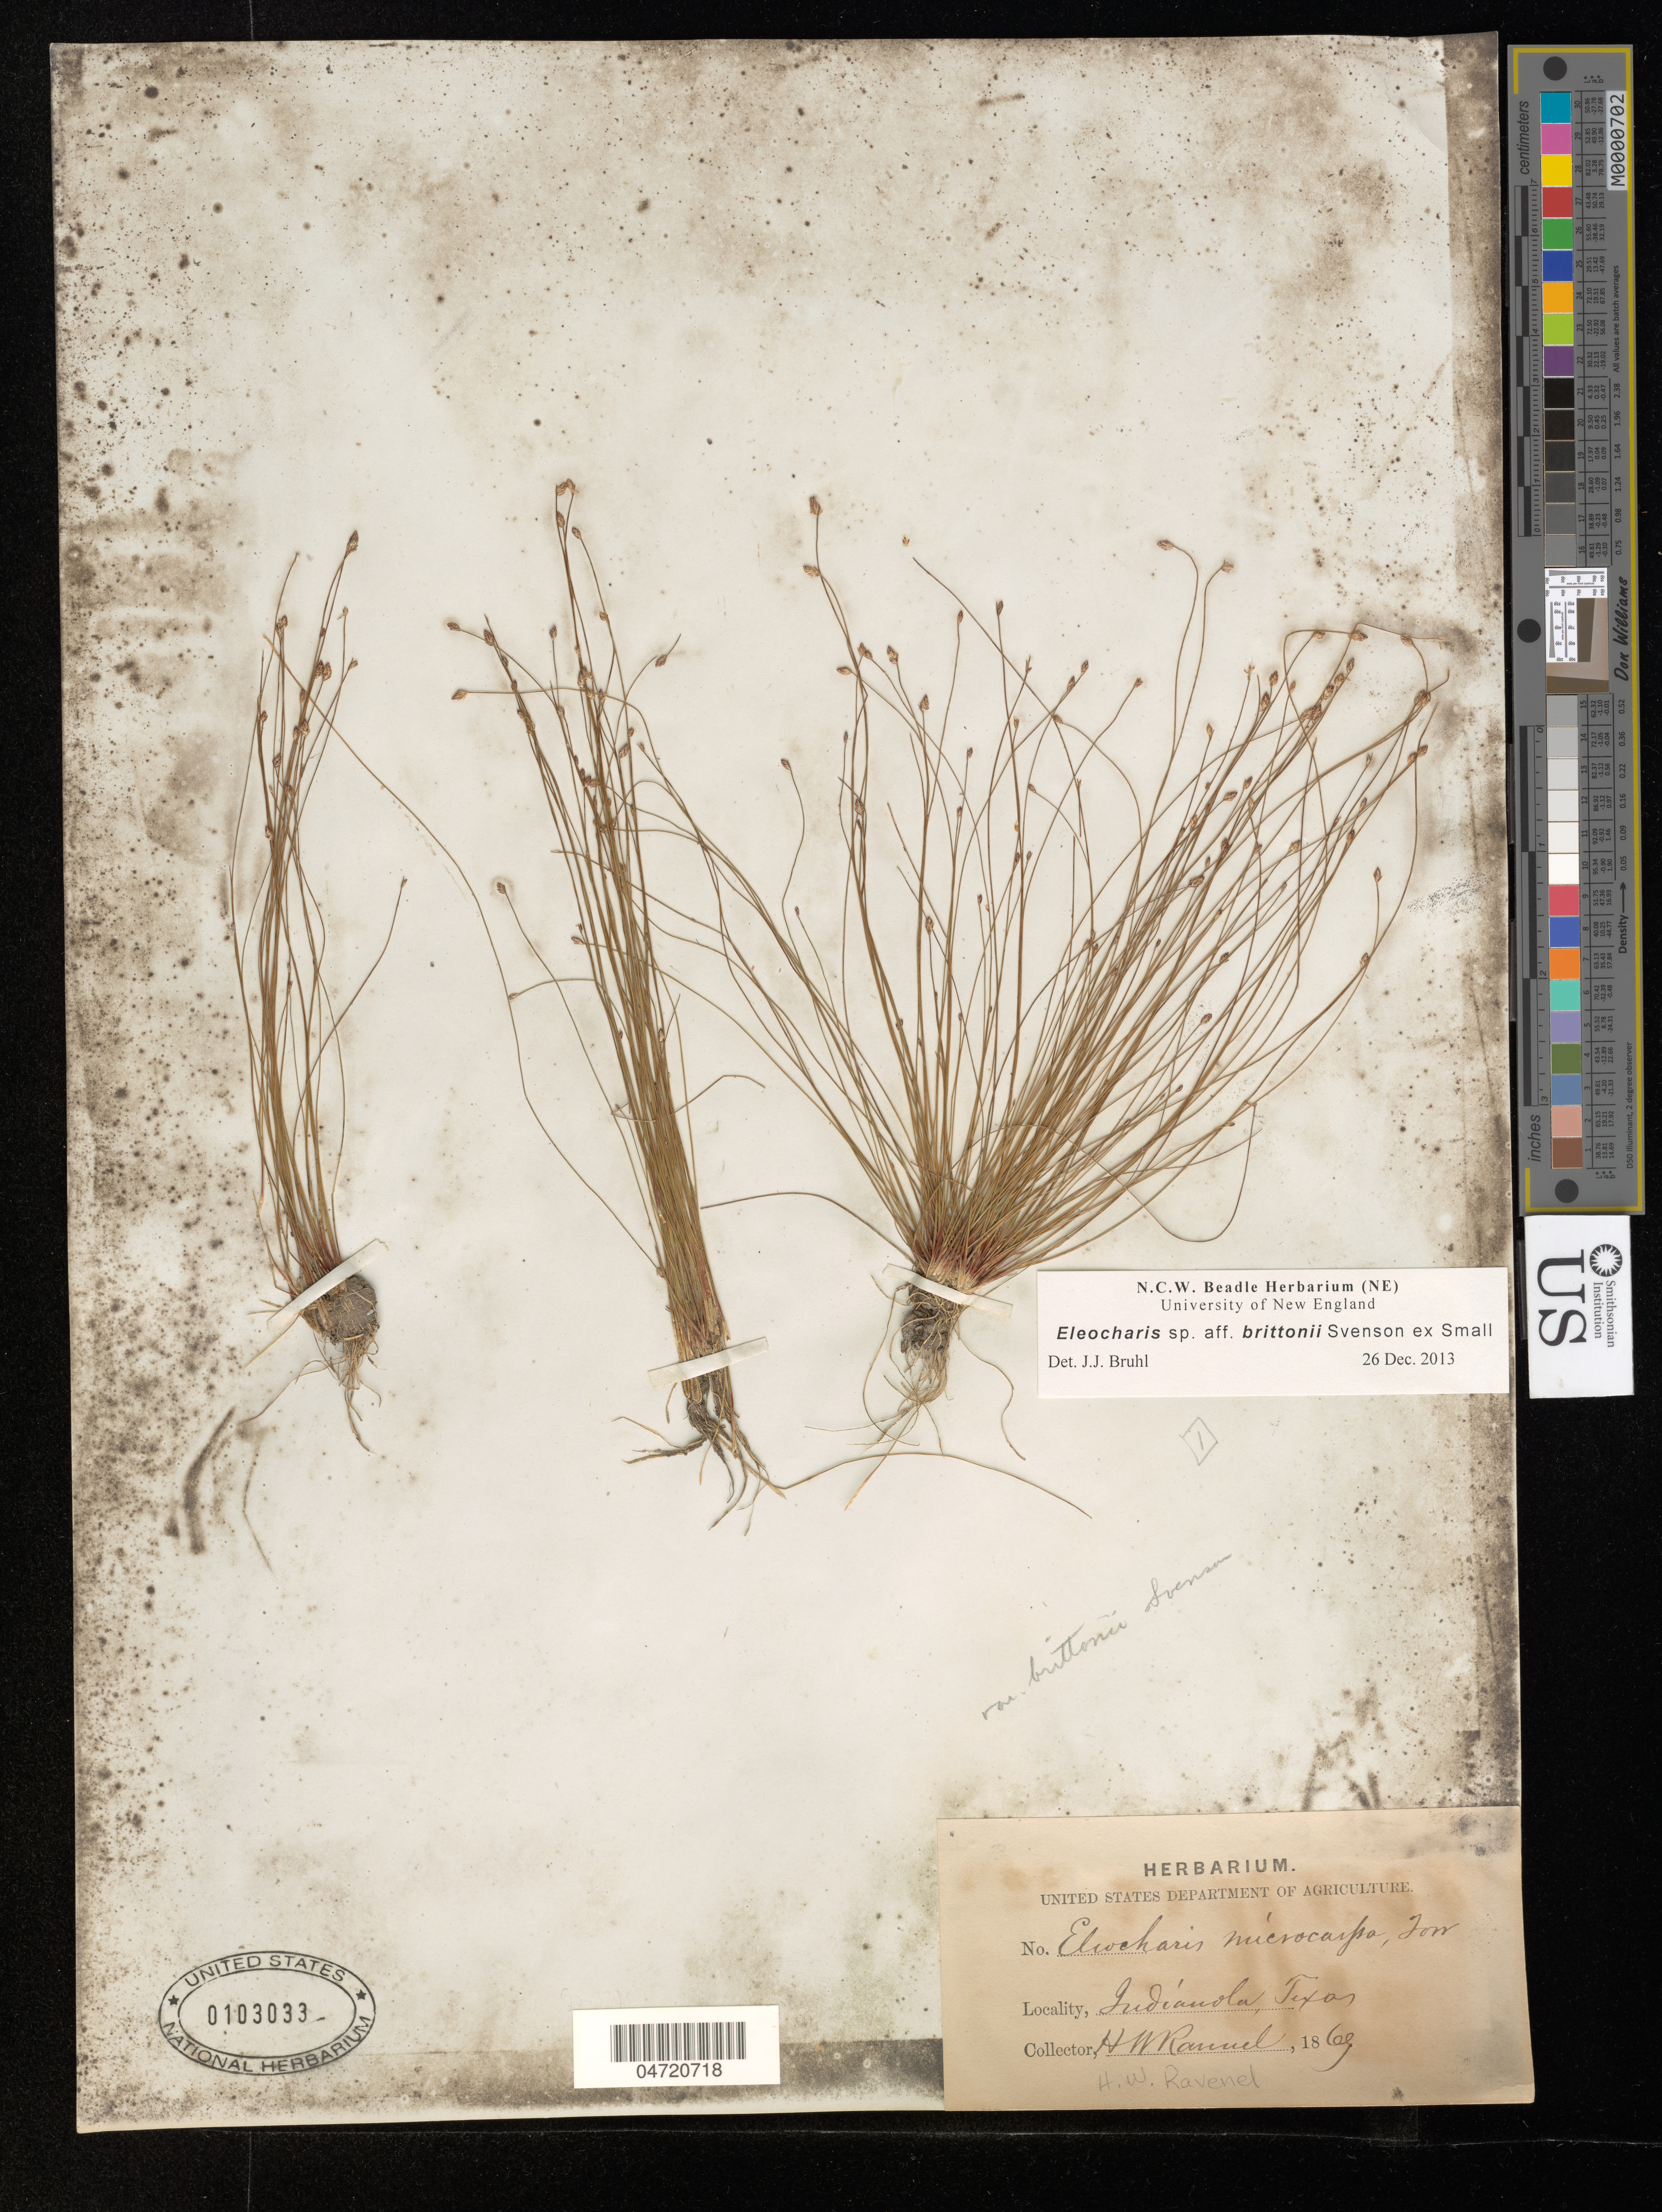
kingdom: Plantae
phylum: Tracheophyta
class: Liliopsida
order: Poales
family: Cyperaceae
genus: Eleocharis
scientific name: Eleocharis brittonii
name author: Svenson ex Small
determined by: Bruhl, J. J., (NE), University of New England (AUSTRALIA)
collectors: H. Ravenel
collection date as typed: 1869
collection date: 1869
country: United States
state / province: Texas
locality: Indianola.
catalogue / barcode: US 103033